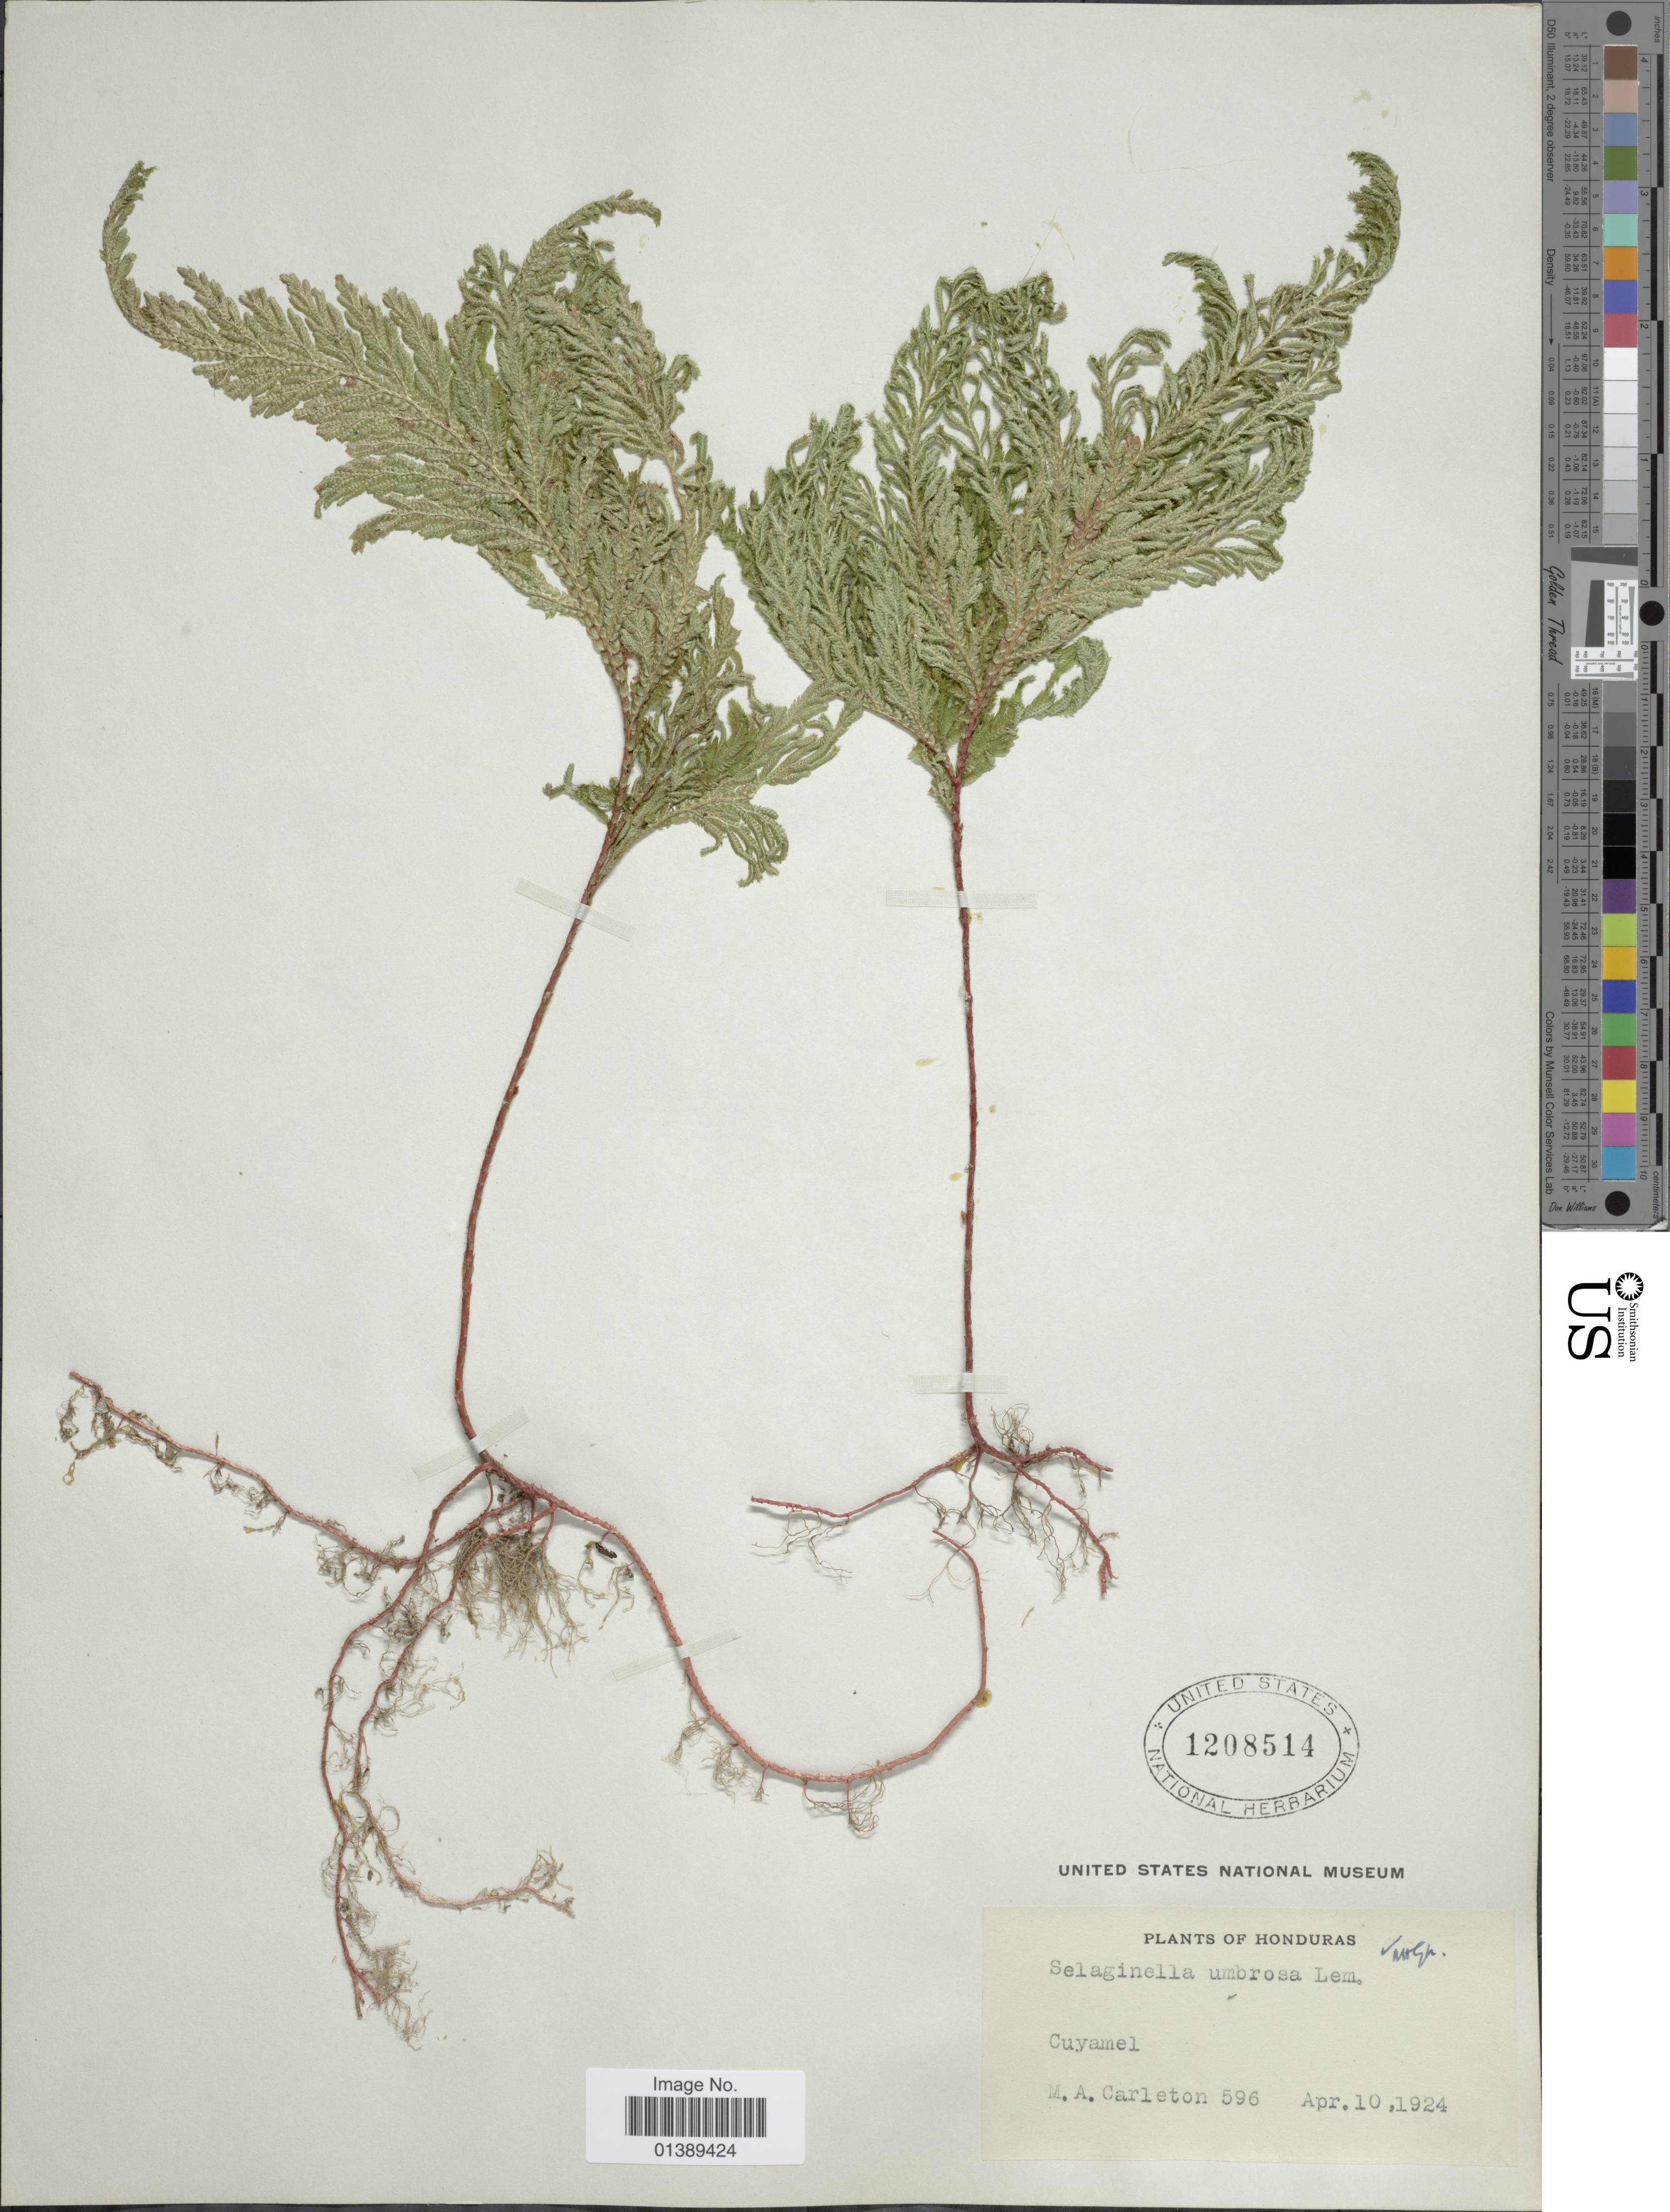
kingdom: Plantae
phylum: Tracheophyta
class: Lycopodiopsida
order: Selaginellales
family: Selaginellaceae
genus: Selaginella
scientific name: Selaginella umbrosa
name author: Lem. ex Hieron.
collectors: M. A. Carleton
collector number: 596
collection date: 1924-04-10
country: Honduras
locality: Cuyamel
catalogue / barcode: US 1208514